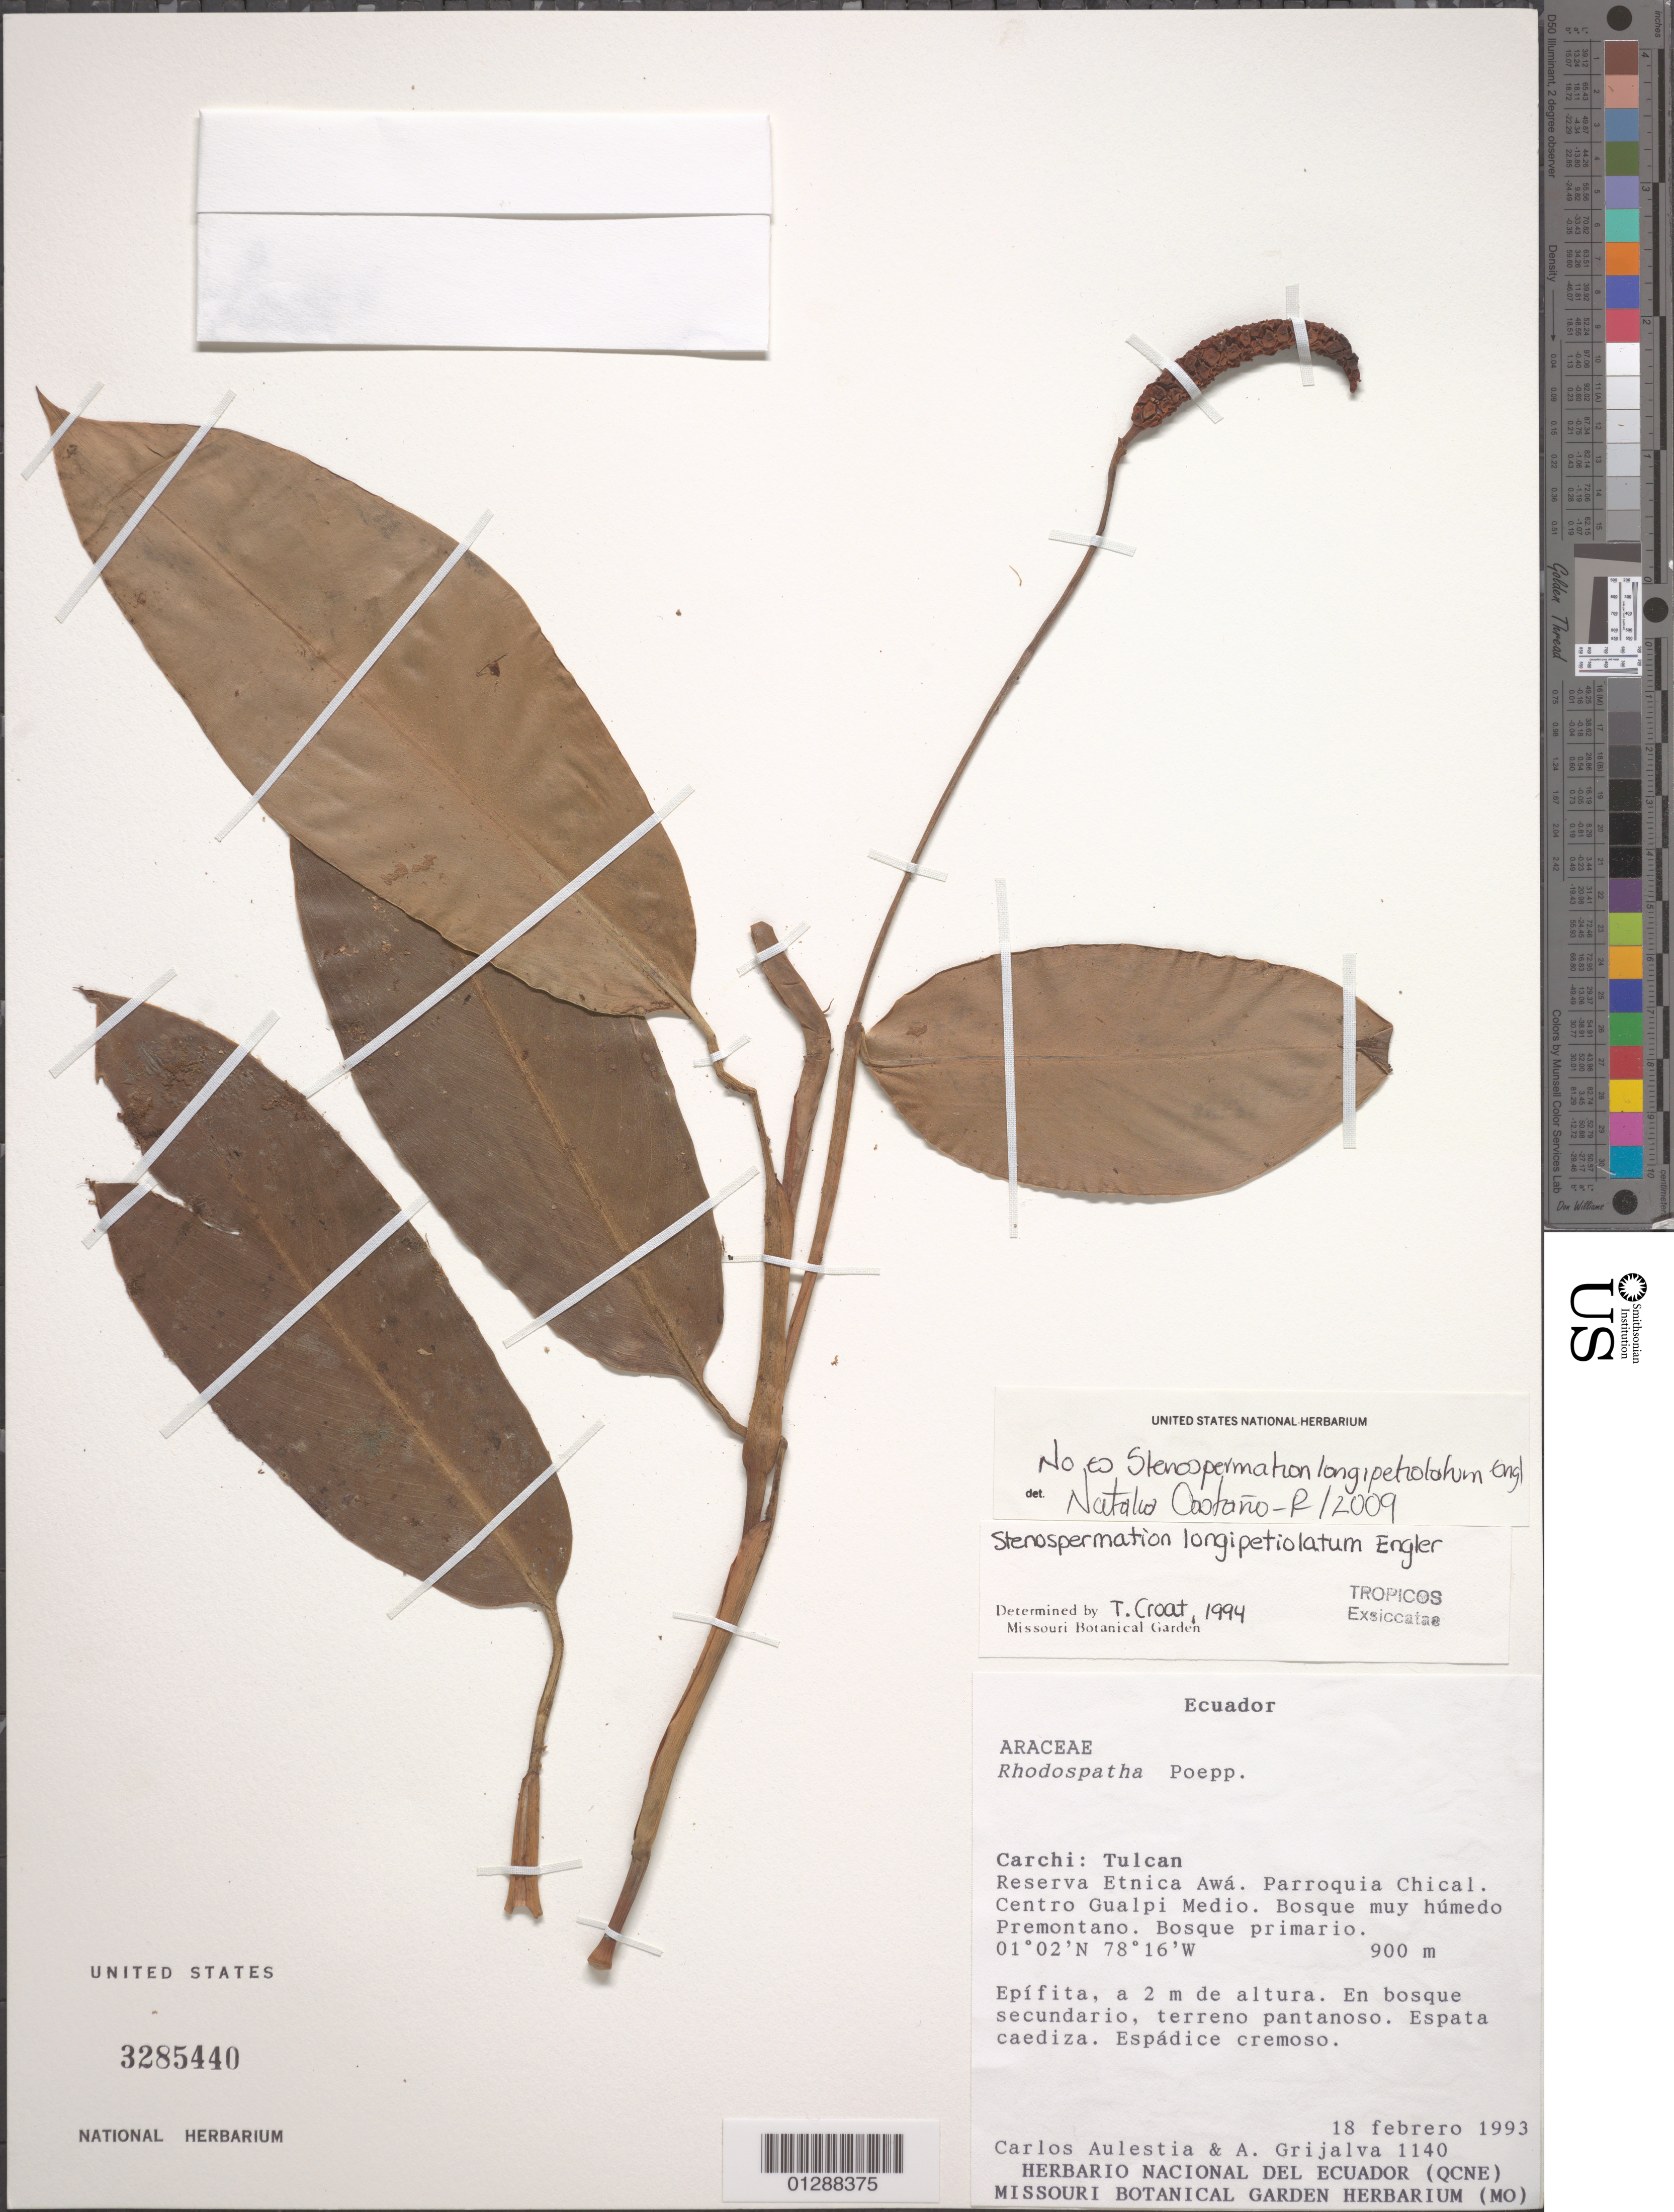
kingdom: Plantae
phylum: Tracheophyta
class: Liliopsida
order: Alismatales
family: Araceae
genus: Stenospermation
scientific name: Stenospermation longipetiolatum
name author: Engl.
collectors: C. Aulestia & A. Grijalva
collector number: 1140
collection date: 1993-02-18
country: Ecuador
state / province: Carchi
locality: Tulcan. Reserva Etnica Awá. Parroquia Chical. Centro Gualpi Medio.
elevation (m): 900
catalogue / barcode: US 3285440